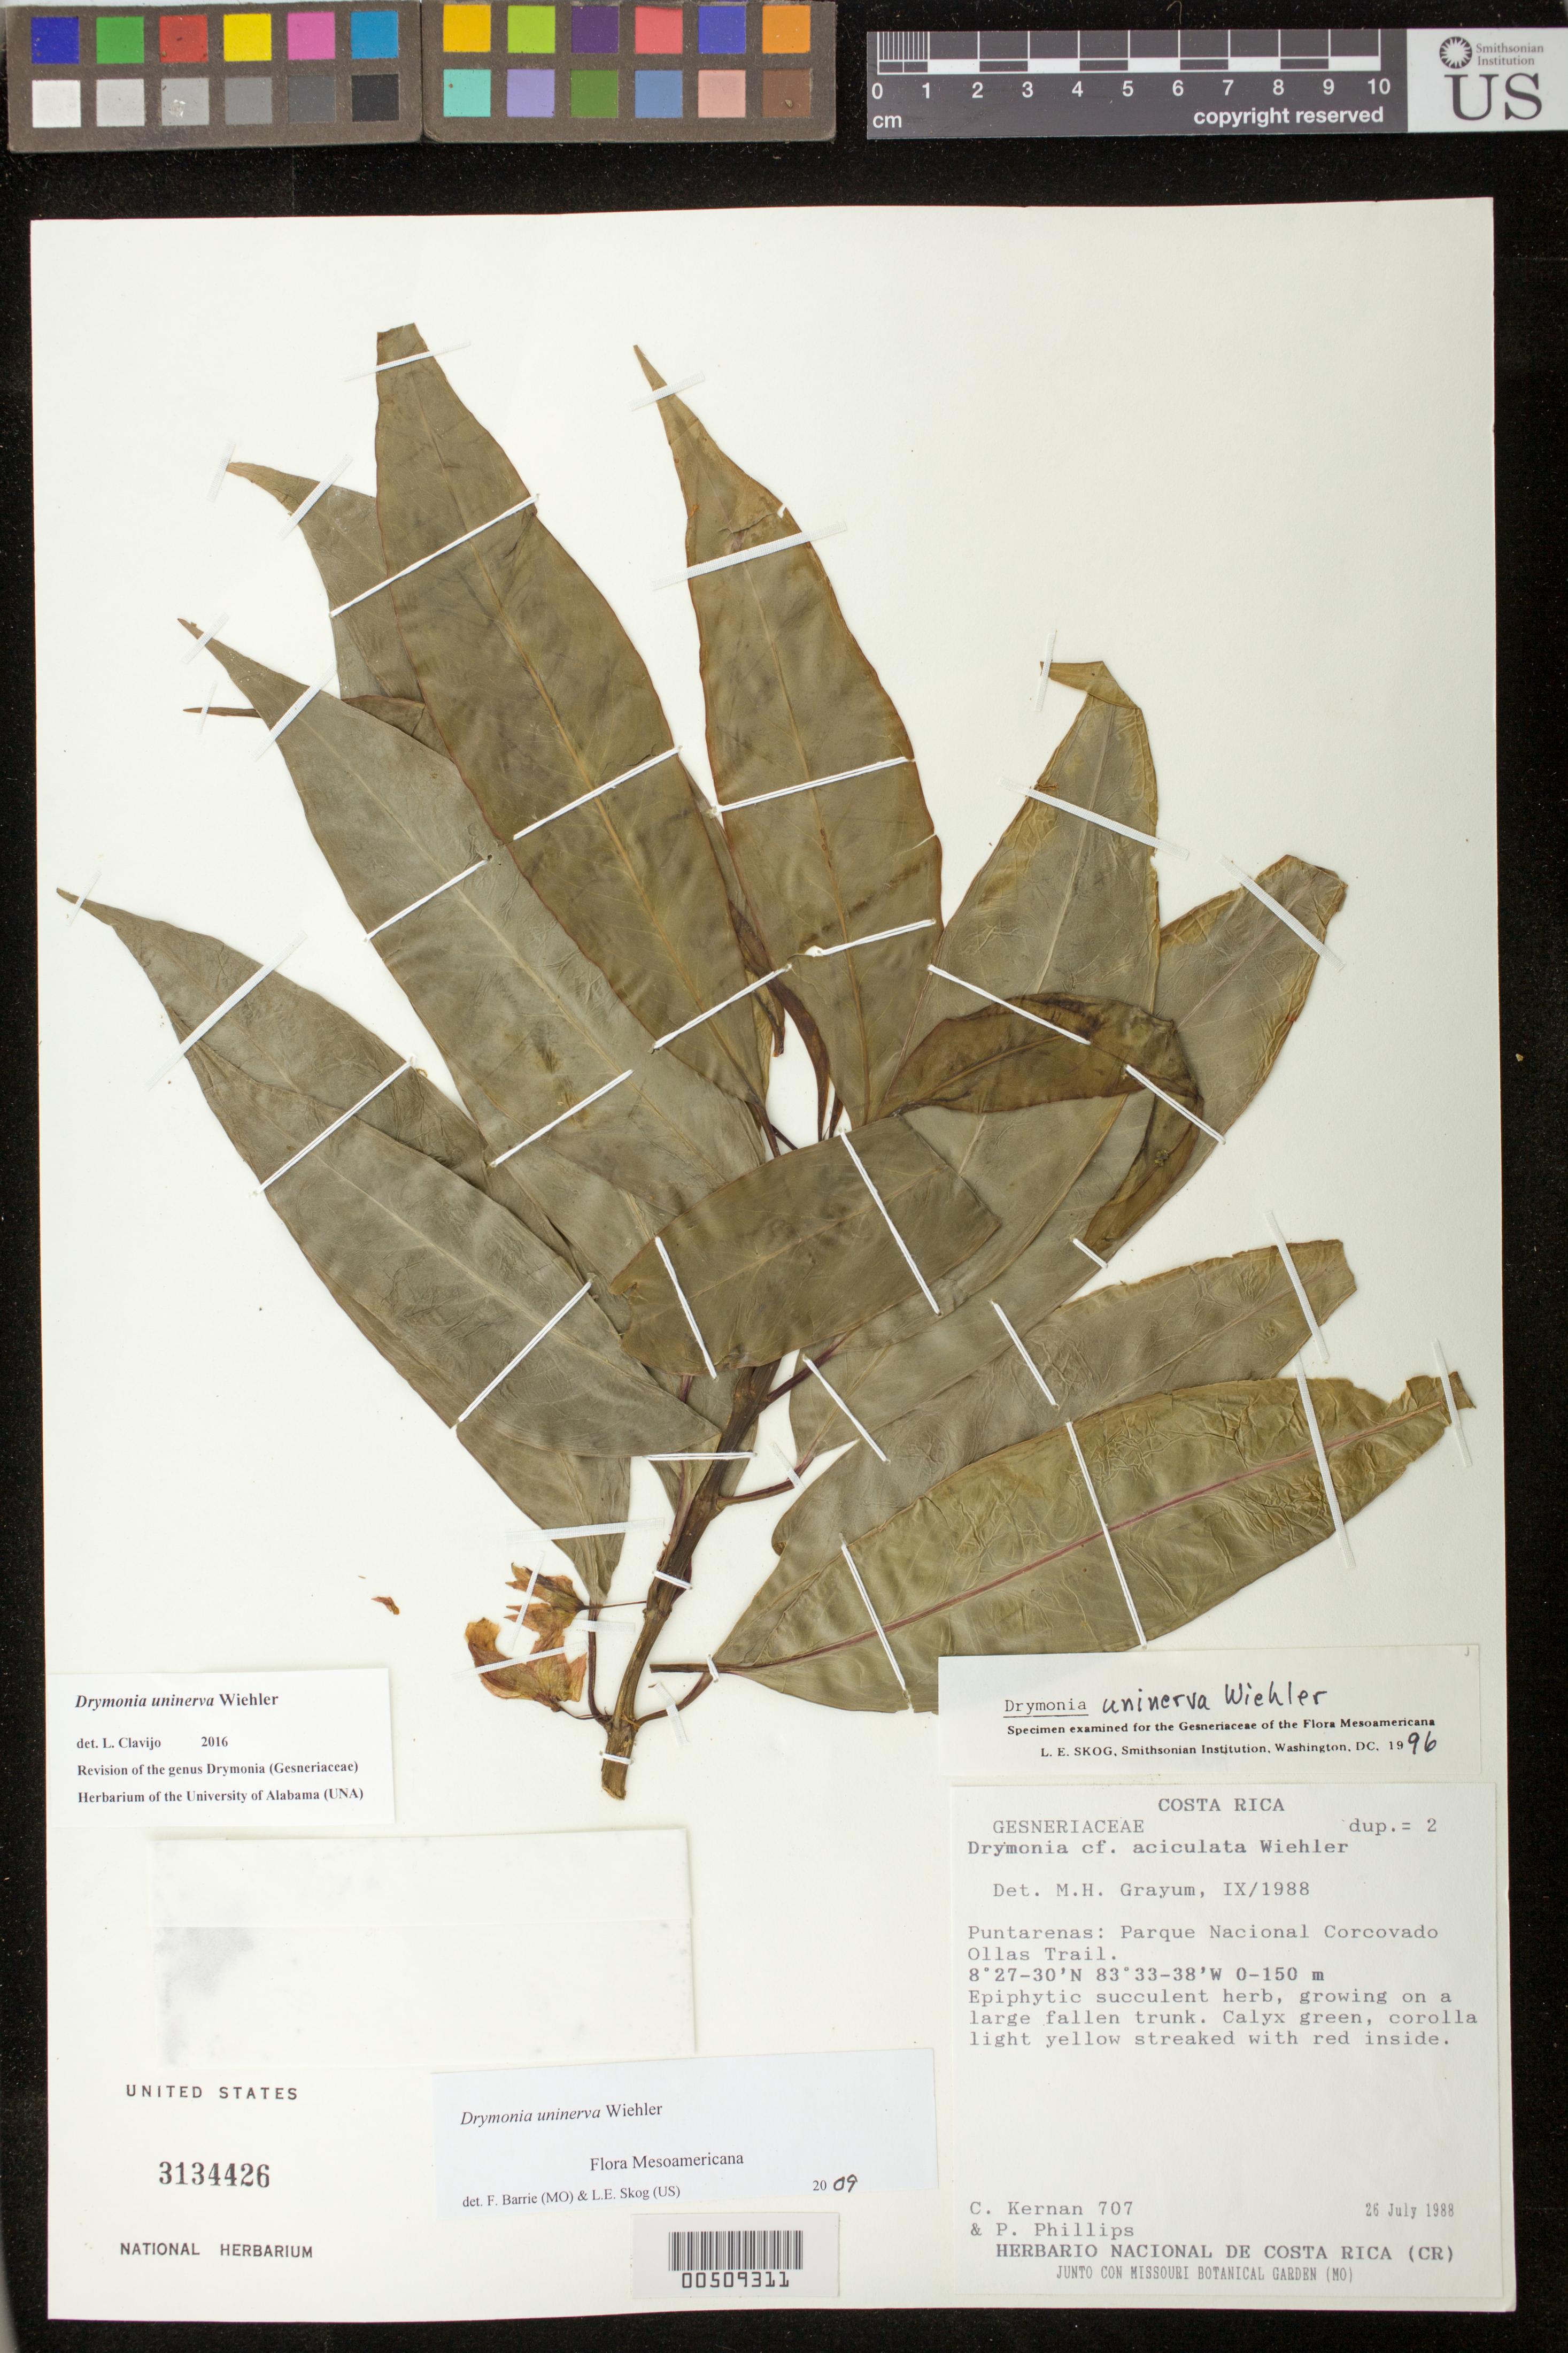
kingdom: Plantae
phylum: Tracheophyta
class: Magnoliopsida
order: Lamiales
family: Gesneriaceae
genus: Drymonia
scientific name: Drymonia uninerva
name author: Wiehler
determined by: Skog, Laurence E.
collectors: C. Kernan & P. Phillips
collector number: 707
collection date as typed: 26 Jul 1988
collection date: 1988-07-26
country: Costa Rica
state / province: Puntarenas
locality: Parque Nacional Corcovado, Ollas Trail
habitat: Growing on a large fallen trunk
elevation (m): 0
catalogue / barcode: US 3134426